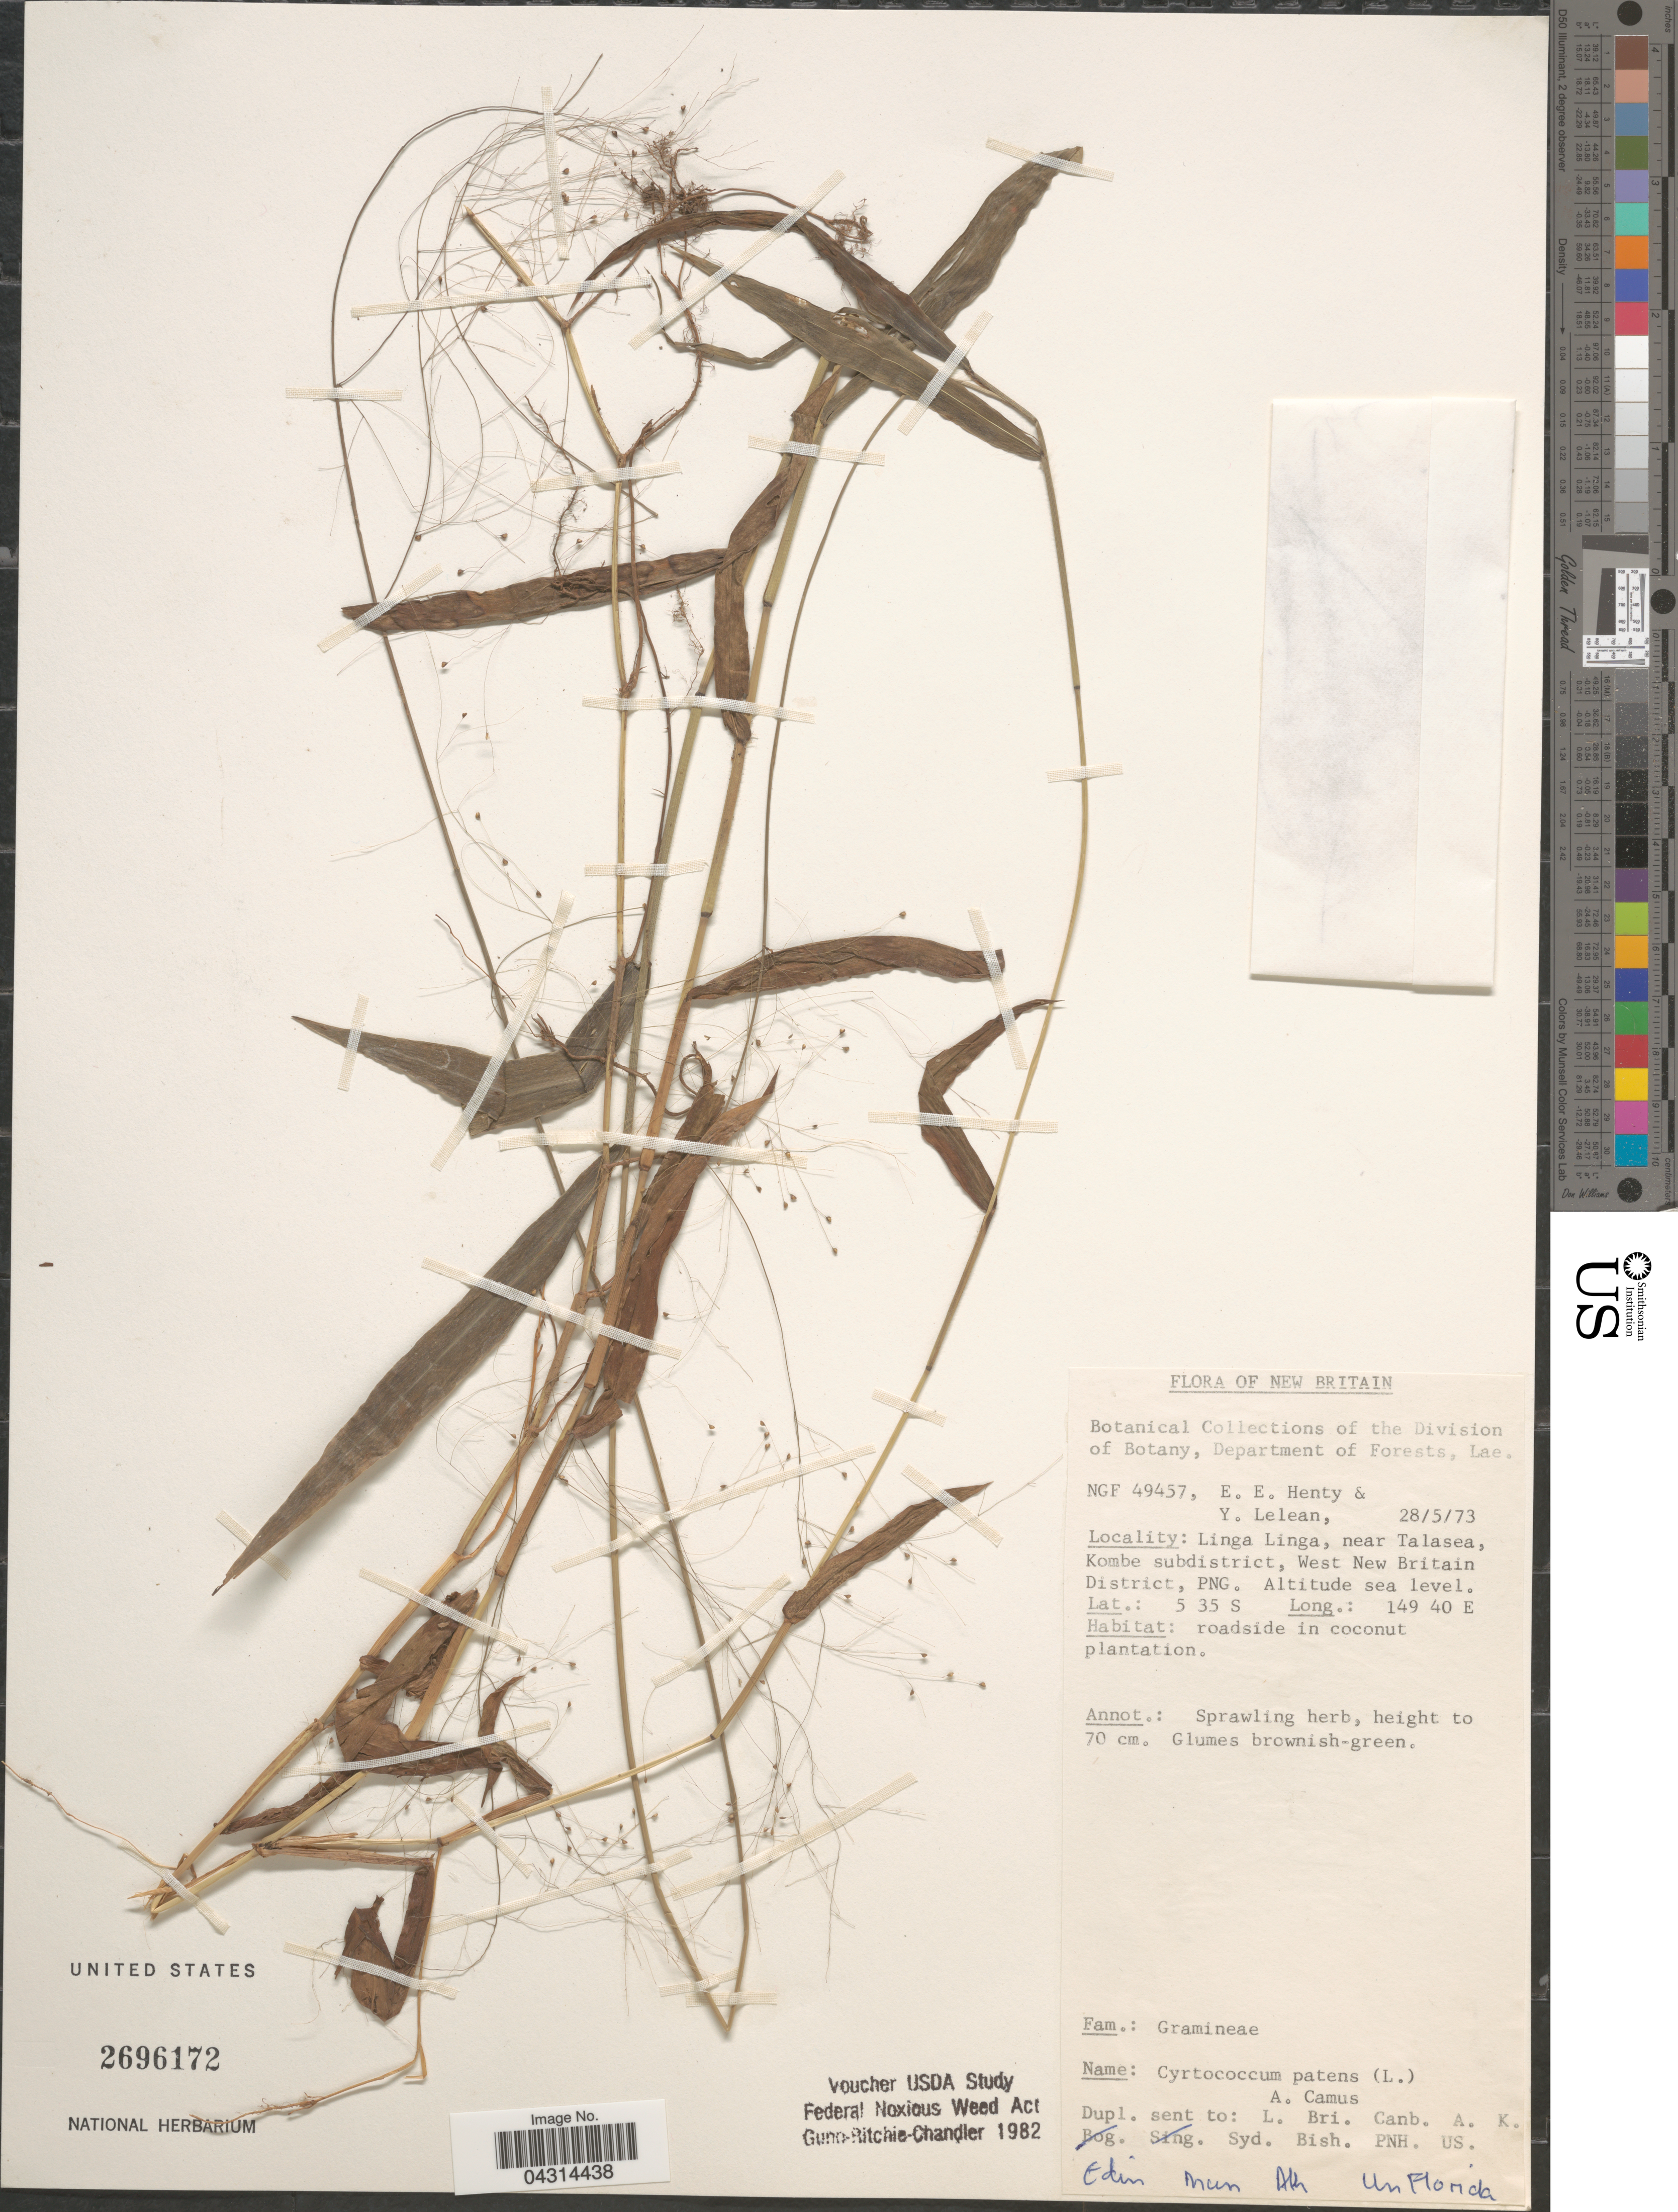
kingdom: Plantae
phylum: Tracheophyta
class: Liliopsida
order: Poales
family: Poaceae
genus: Cyrtococcum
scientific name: Cyrtococcum patens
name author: (L.) A. Camus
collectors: E. Henty & Y. Lelean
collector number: NGF 49457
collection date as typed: Transcribed d/m/y: 28/5/73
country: Papua New Guinea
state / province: West New Britain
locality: New Britain. Linga Linga, near Talasea, Kombe subdistrict, West New Britain District, PNG.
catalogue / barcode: US 2696172